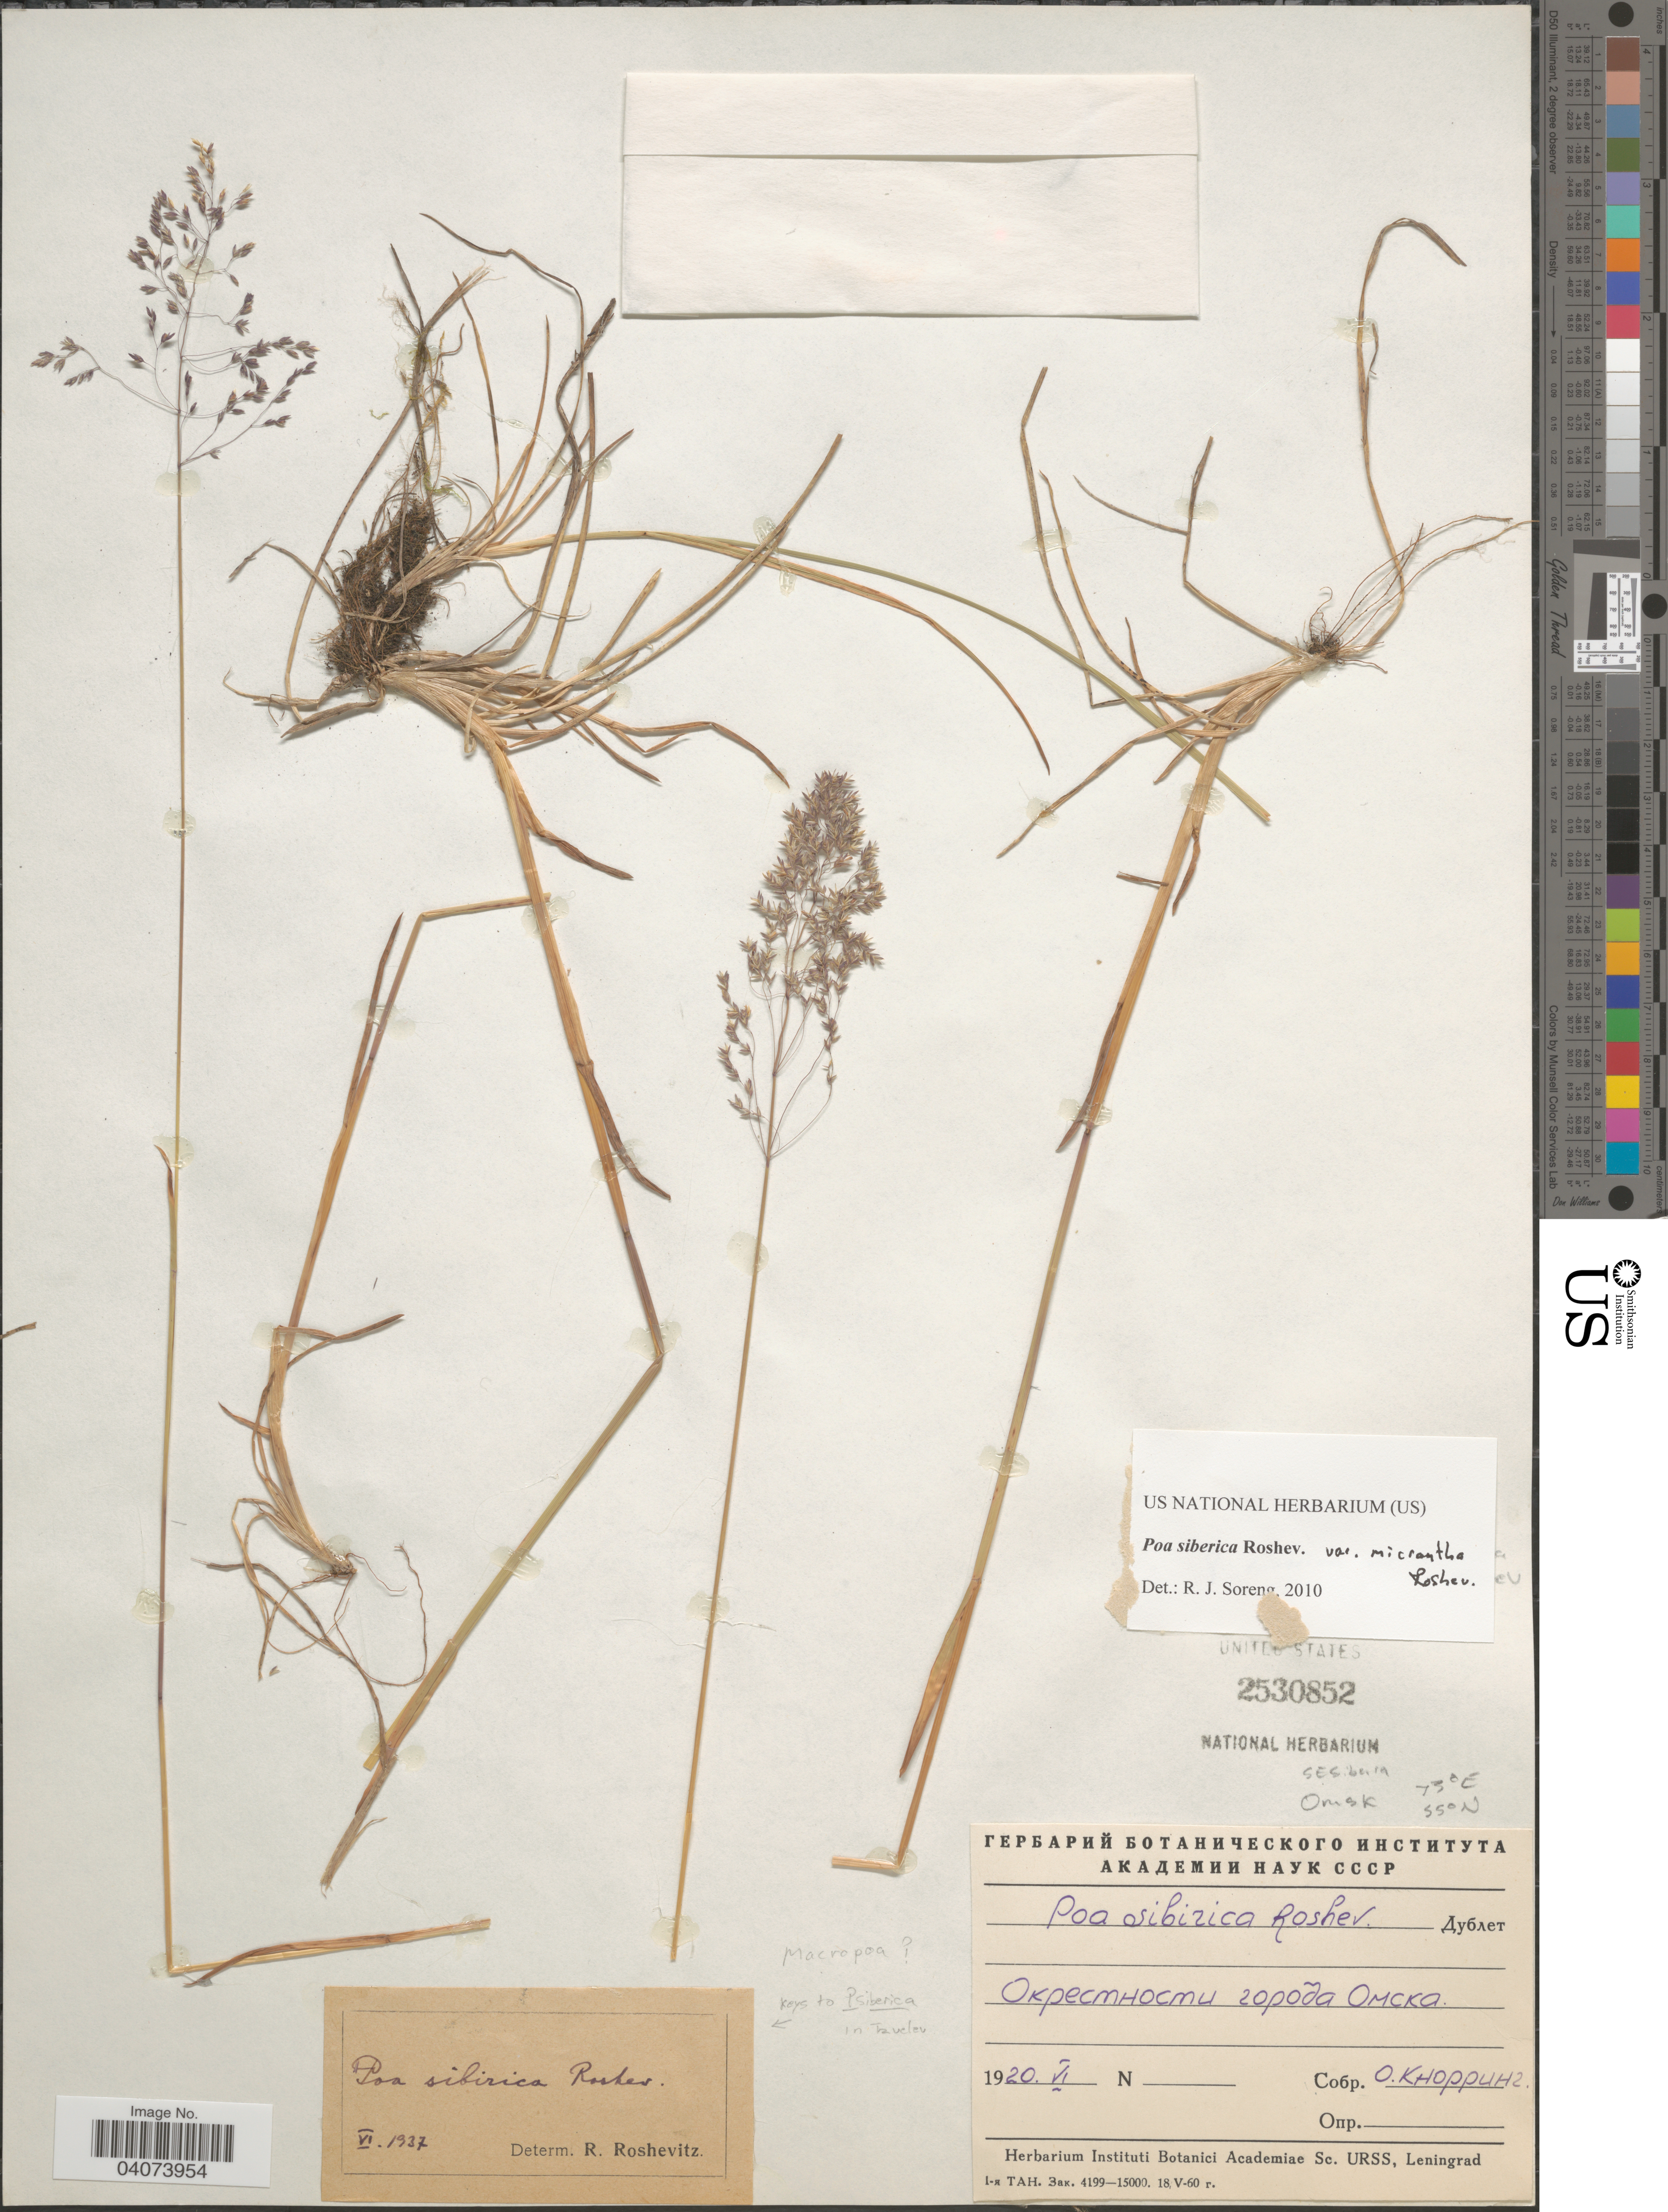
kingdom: Plantae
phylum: Tracheophyta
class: Liliopsida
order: Poales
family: Poaceae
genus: Poa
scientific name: Poa sibirica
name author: Roshev.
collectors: O. Knorring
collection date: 1920-06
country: Russian Federation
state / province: Omsk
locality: Vicinity of city Omsk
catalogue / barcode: US 2530852